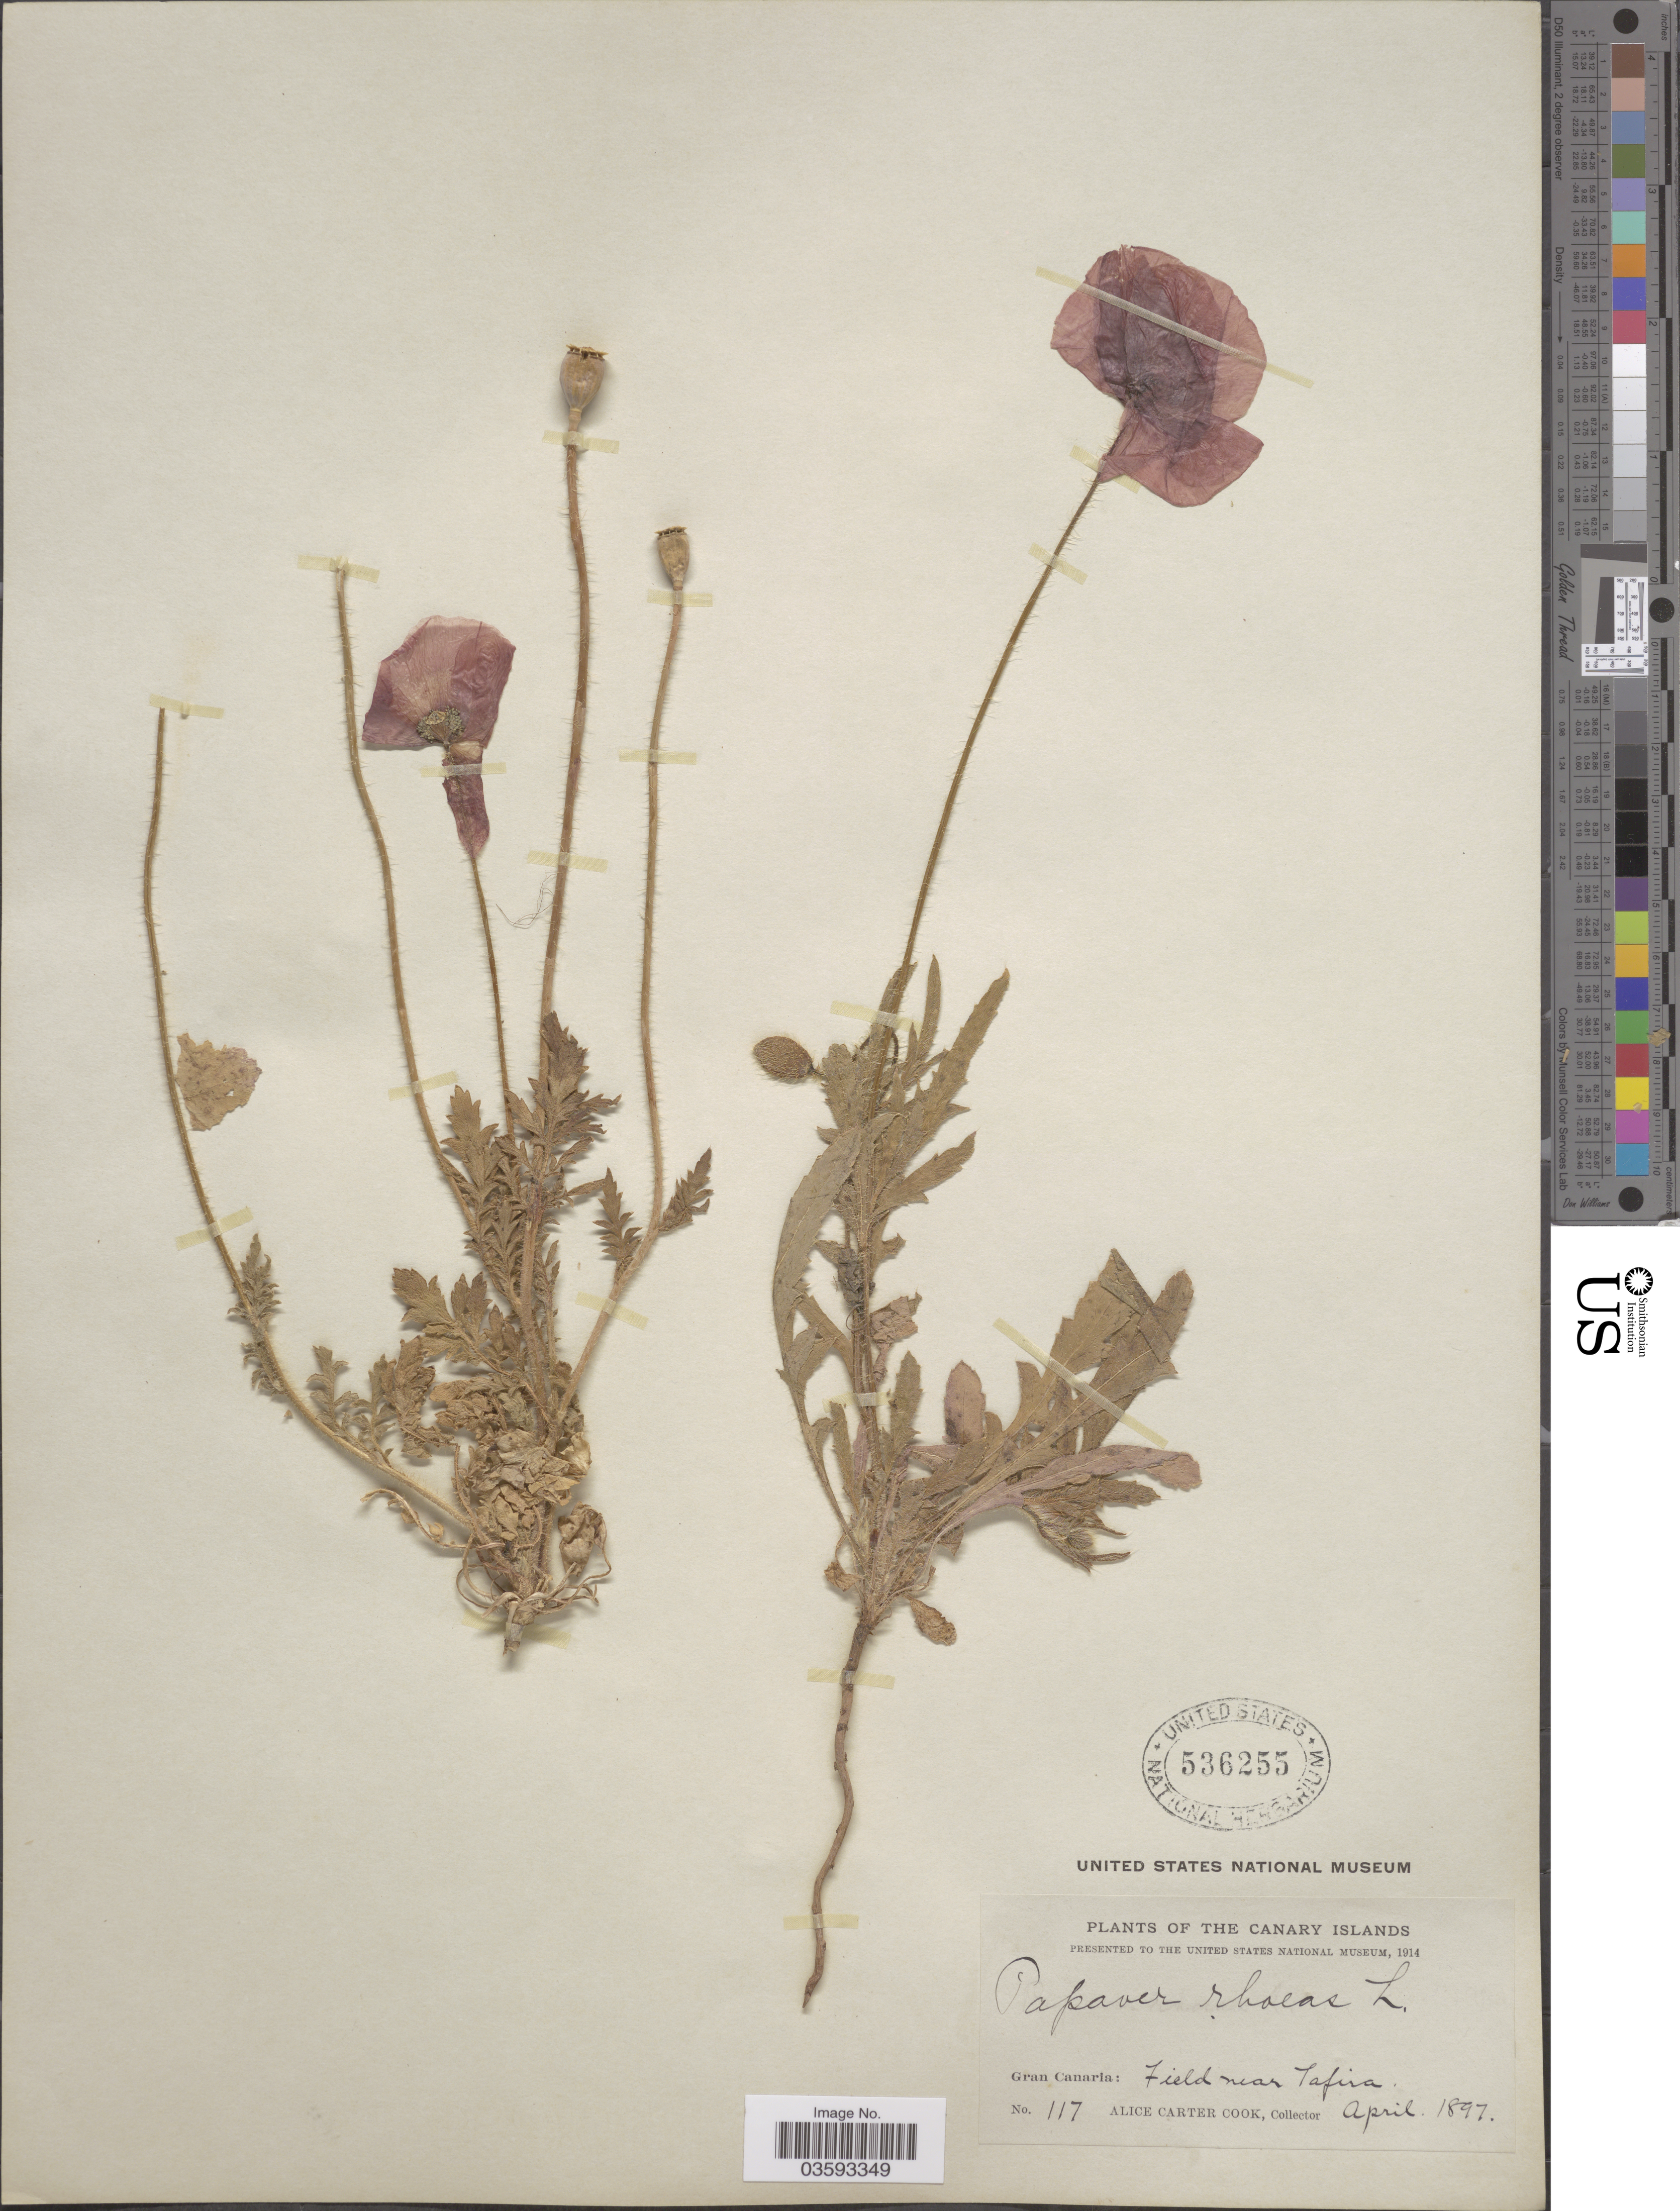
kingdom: Plantae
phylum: Tracheophyta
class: Magnoliopsida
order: Ranunculales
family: Papaveraceae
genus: Papaver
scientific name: Papaver rhoeas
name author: L.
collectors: Alice C. Cook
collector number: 117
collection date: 1897-04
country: Spain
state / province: Canarias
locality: The Canary Islands. Gran Canaria: Field near Tafira.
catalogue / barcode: US 536255